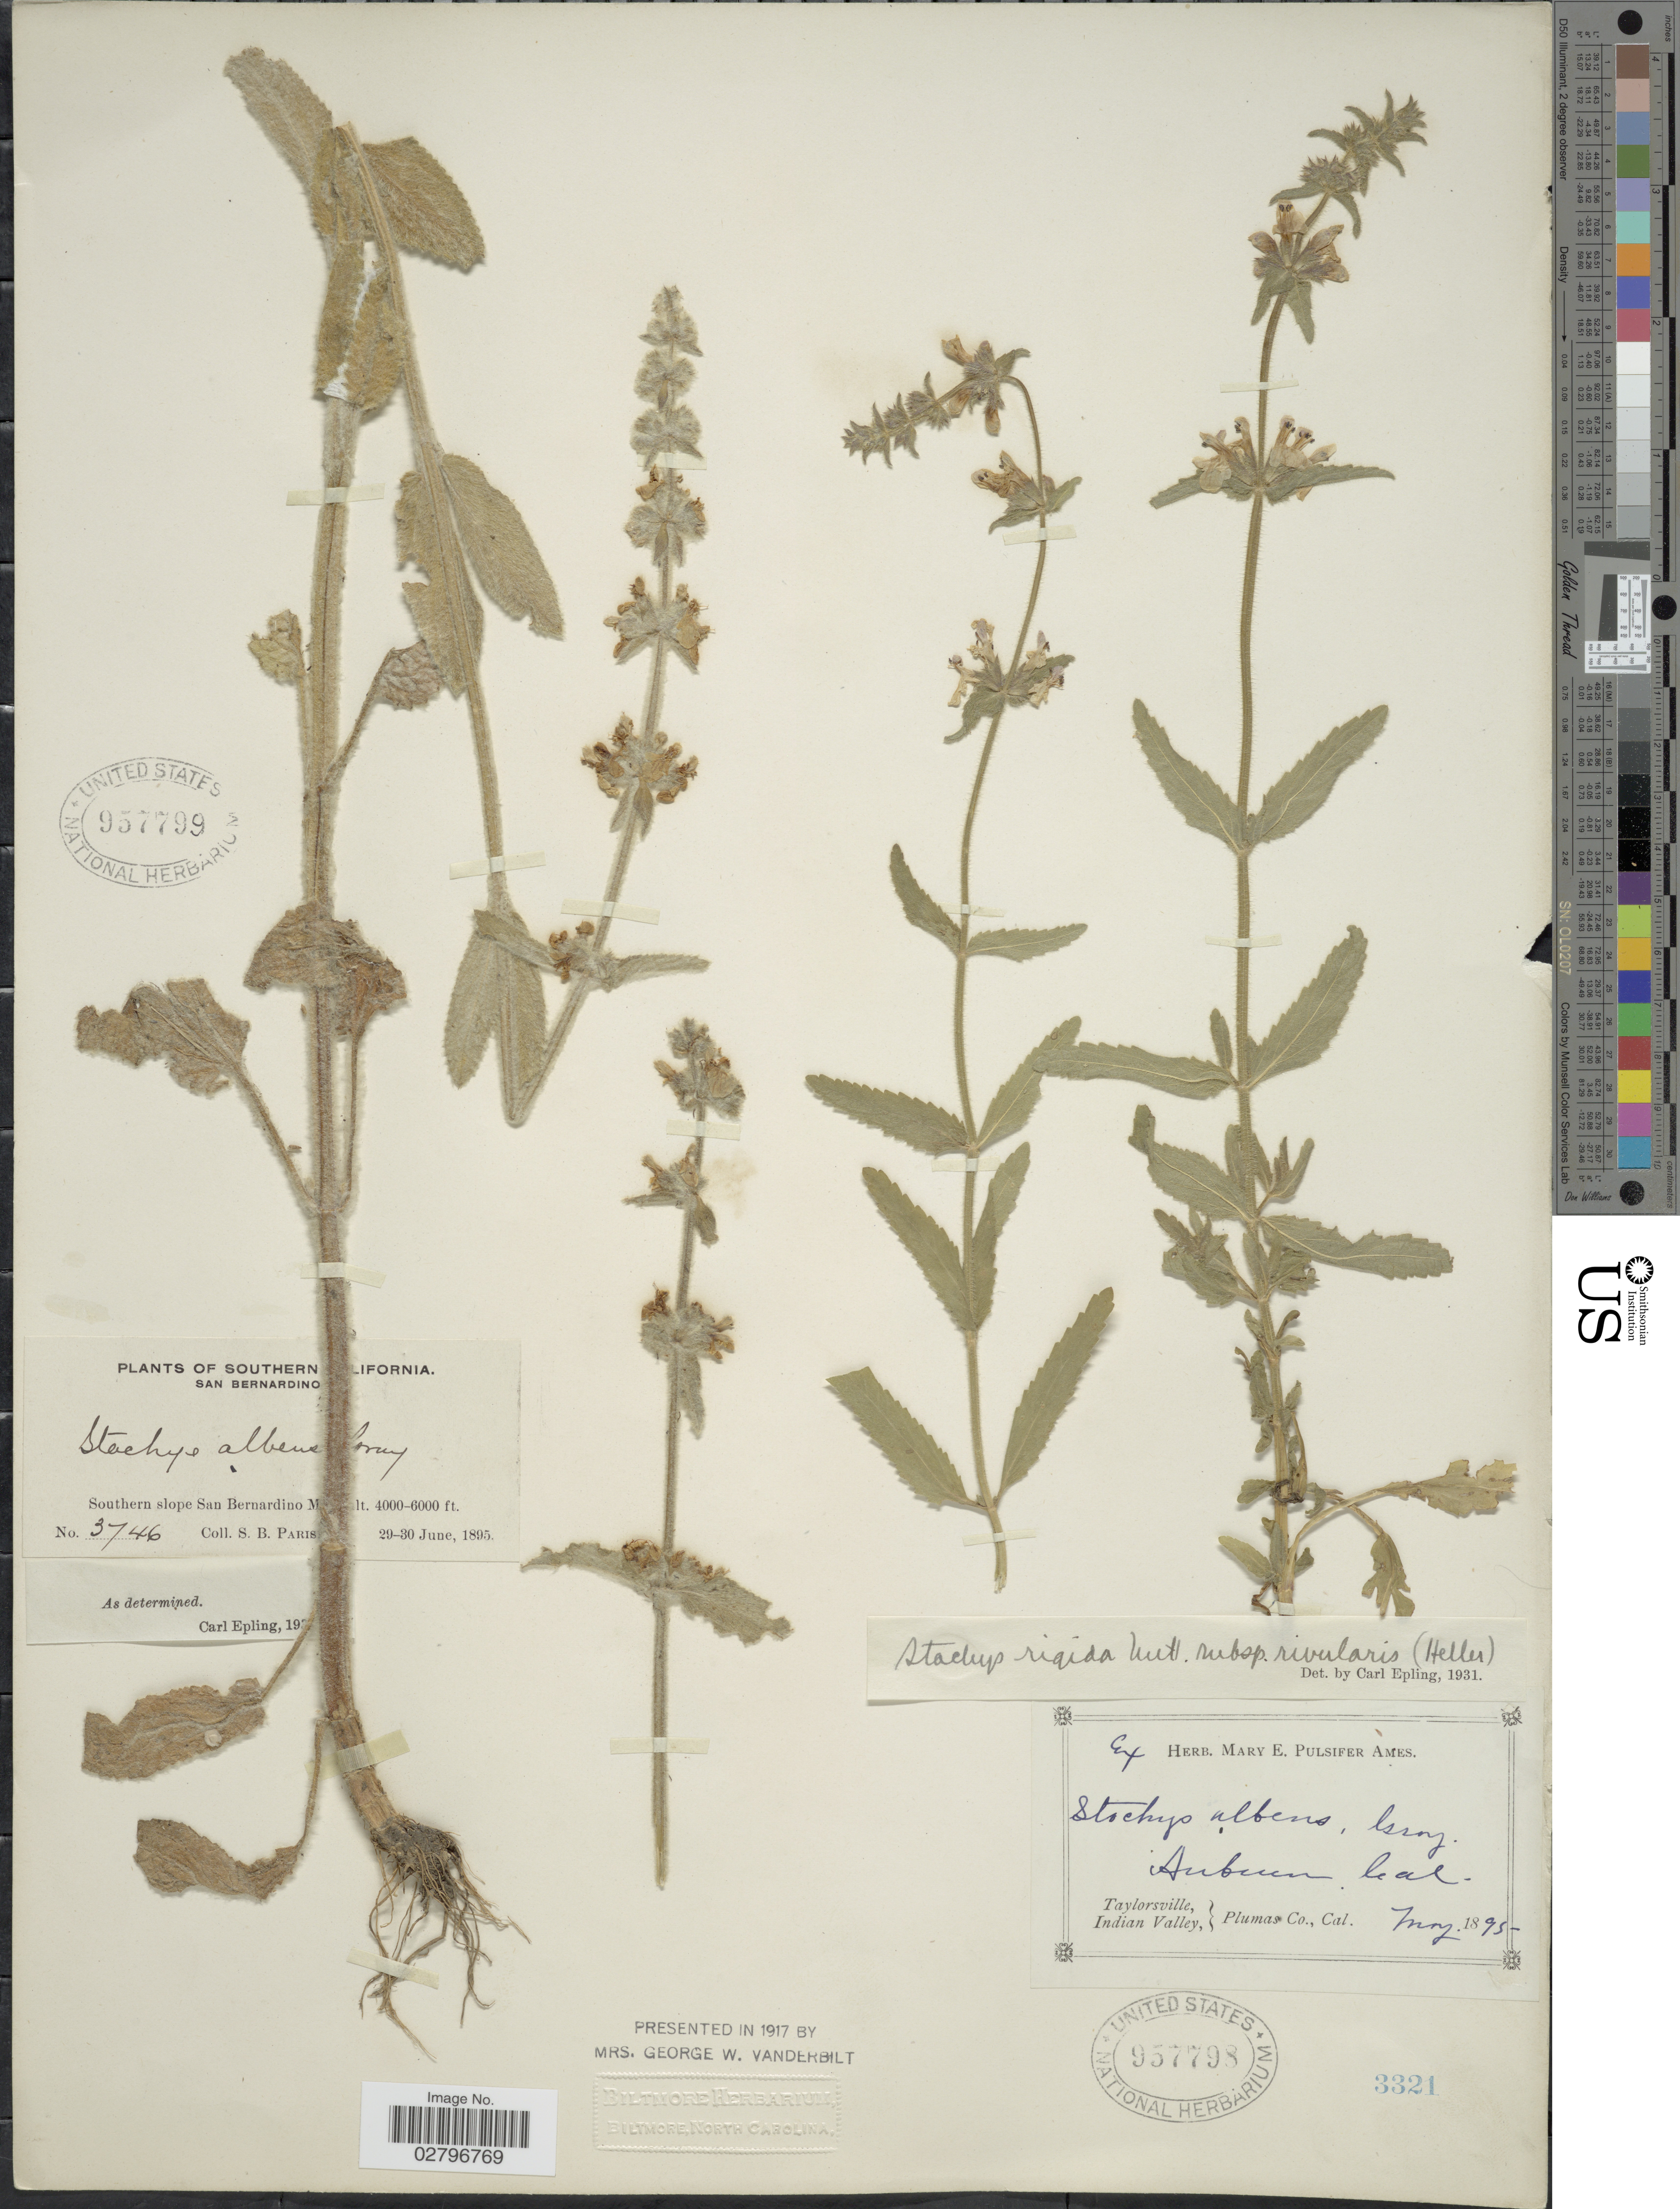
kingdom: Plantae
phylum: Tracheophyta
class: Magnoliopsida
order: Lamiales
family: Lamiaceae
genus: Stachys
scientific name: Stachys rigida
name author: Nutt. ex Benth.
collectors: Ex herb. Mary E. Pulsifer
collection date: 1895-05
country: United States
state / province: California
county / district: Plumas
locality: Auburn, Taylorsville, Indian Valley, Plumas Co.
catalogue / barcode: US 957798-2